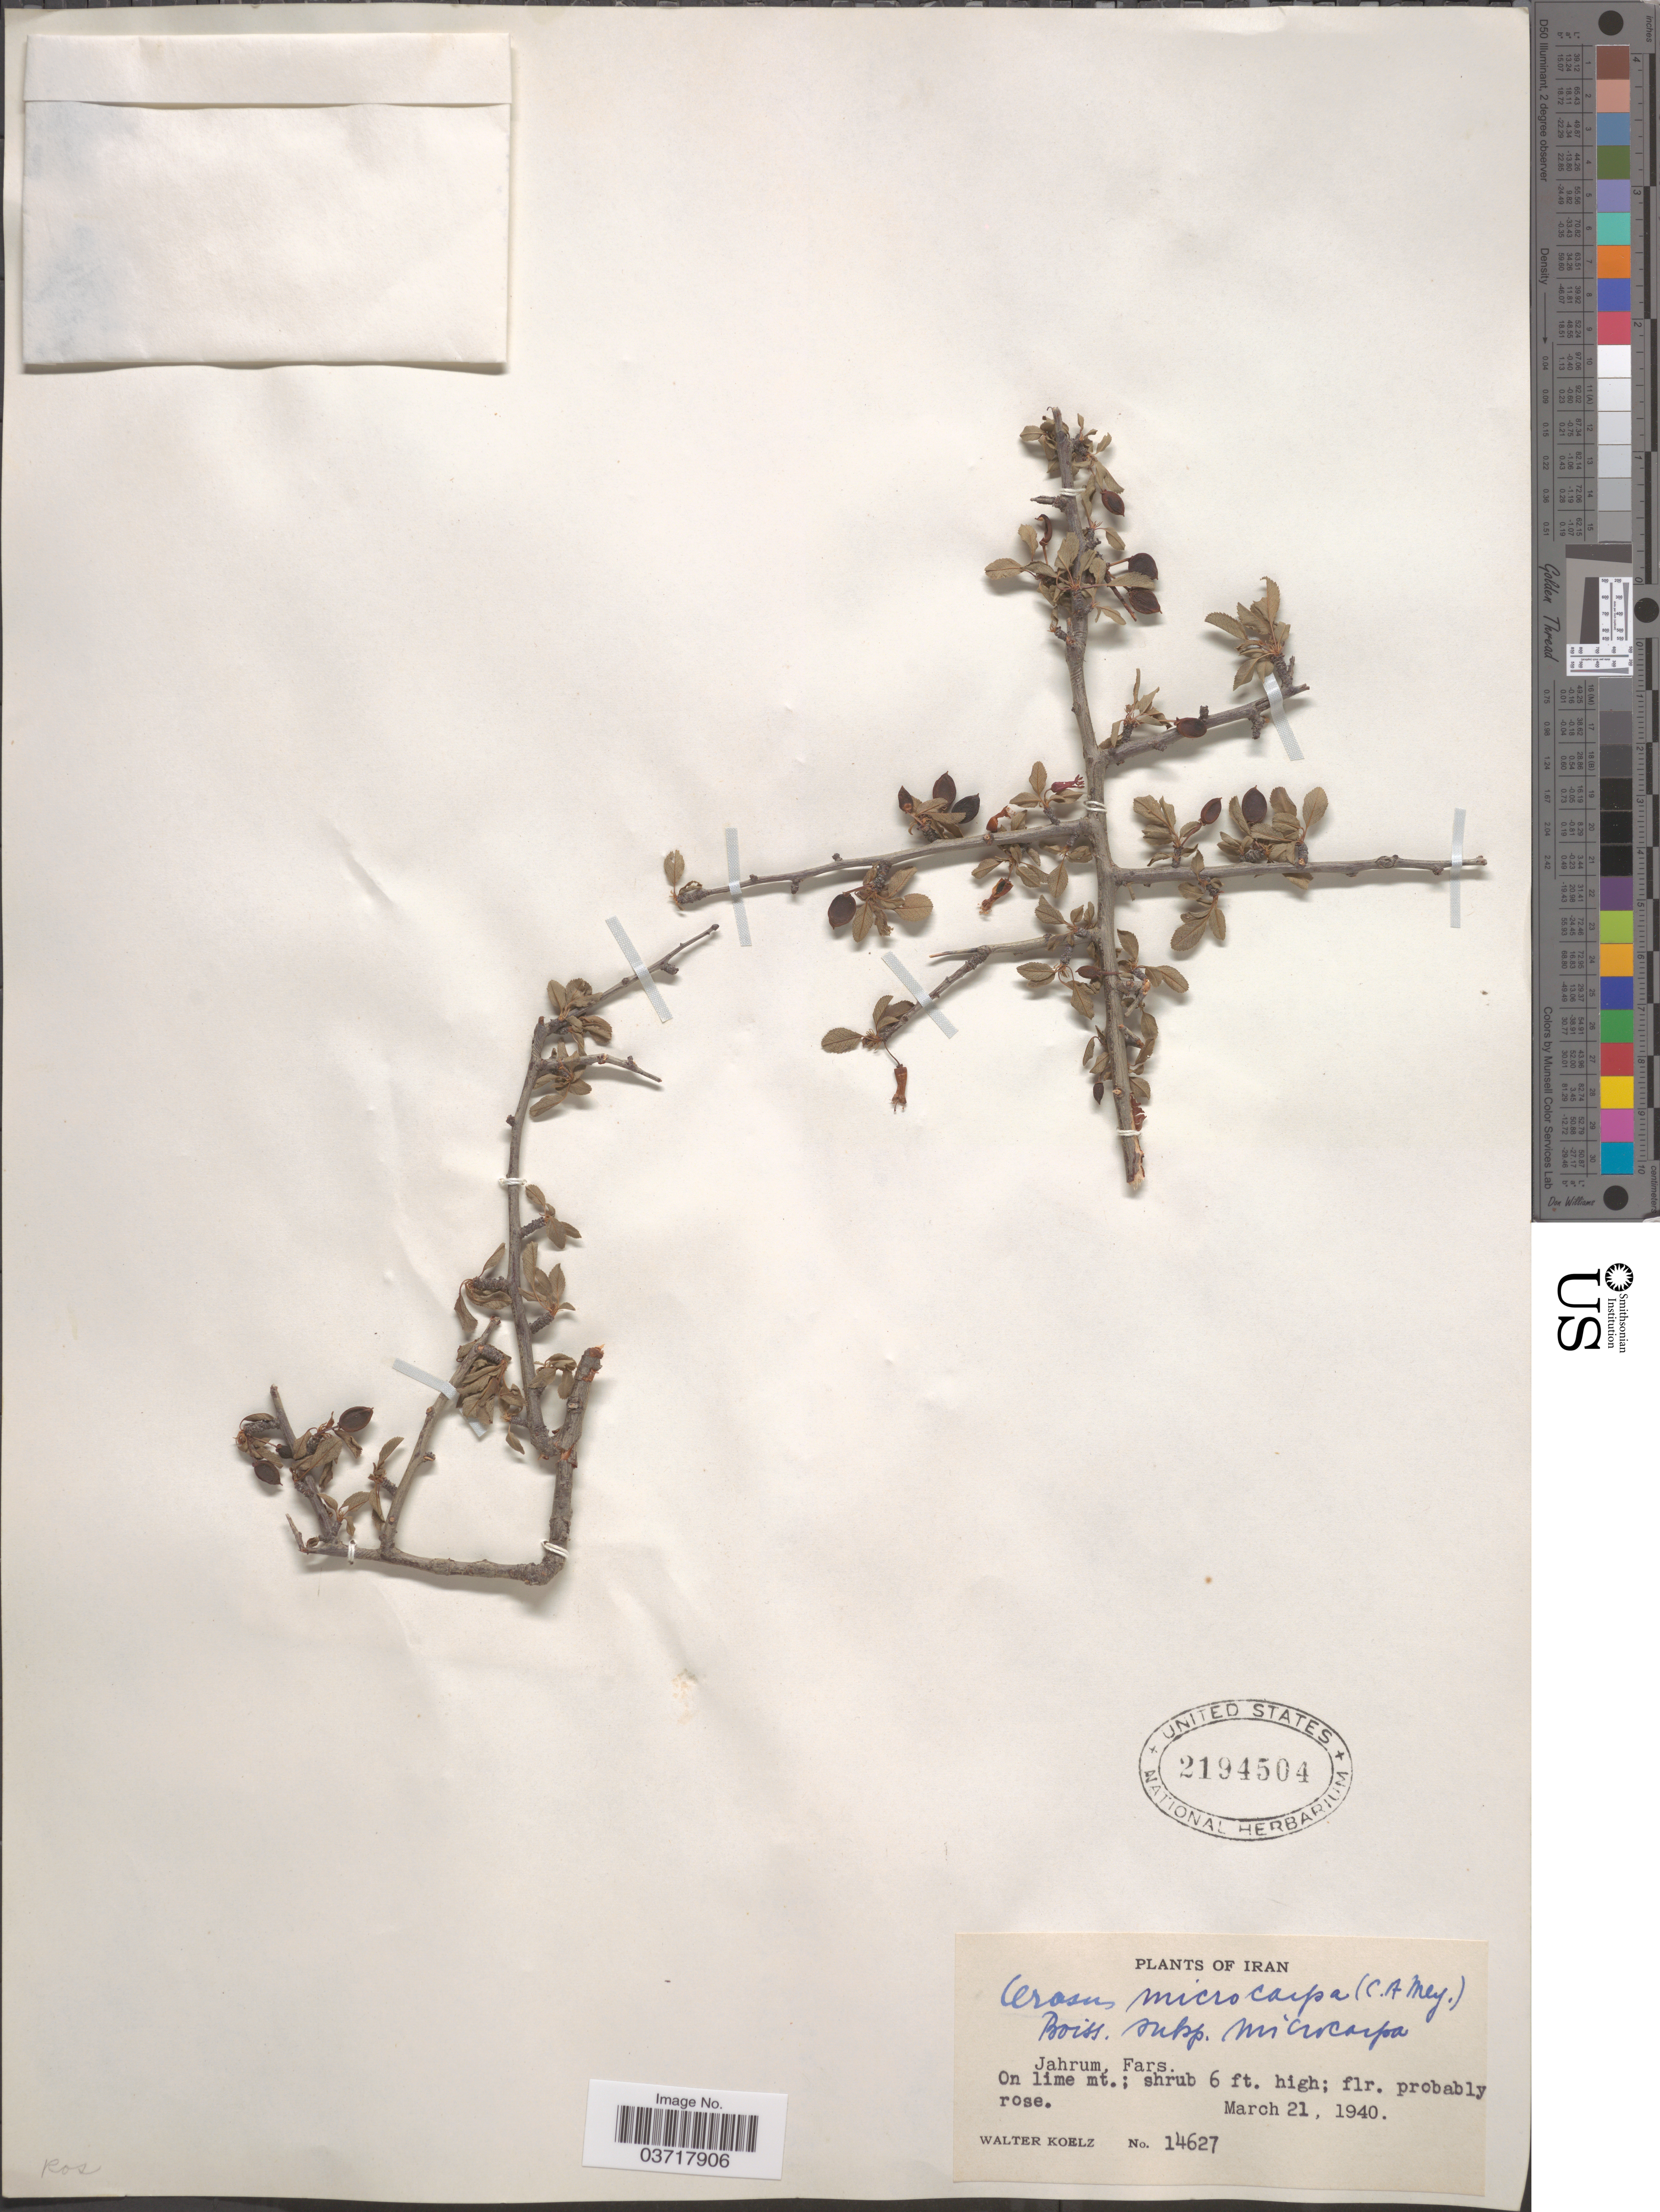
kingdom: Plantae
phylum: Tracheophyta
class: Magnoliopsida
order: Rosales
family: Rosaceae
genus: Prunus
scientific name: Prunus microcarpa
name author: C.A. Mey.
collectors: W. N. Koelz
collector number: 14627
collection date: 1940-03-21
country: Iran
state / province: Fars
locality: Jahrum.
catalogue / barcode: US 2194504